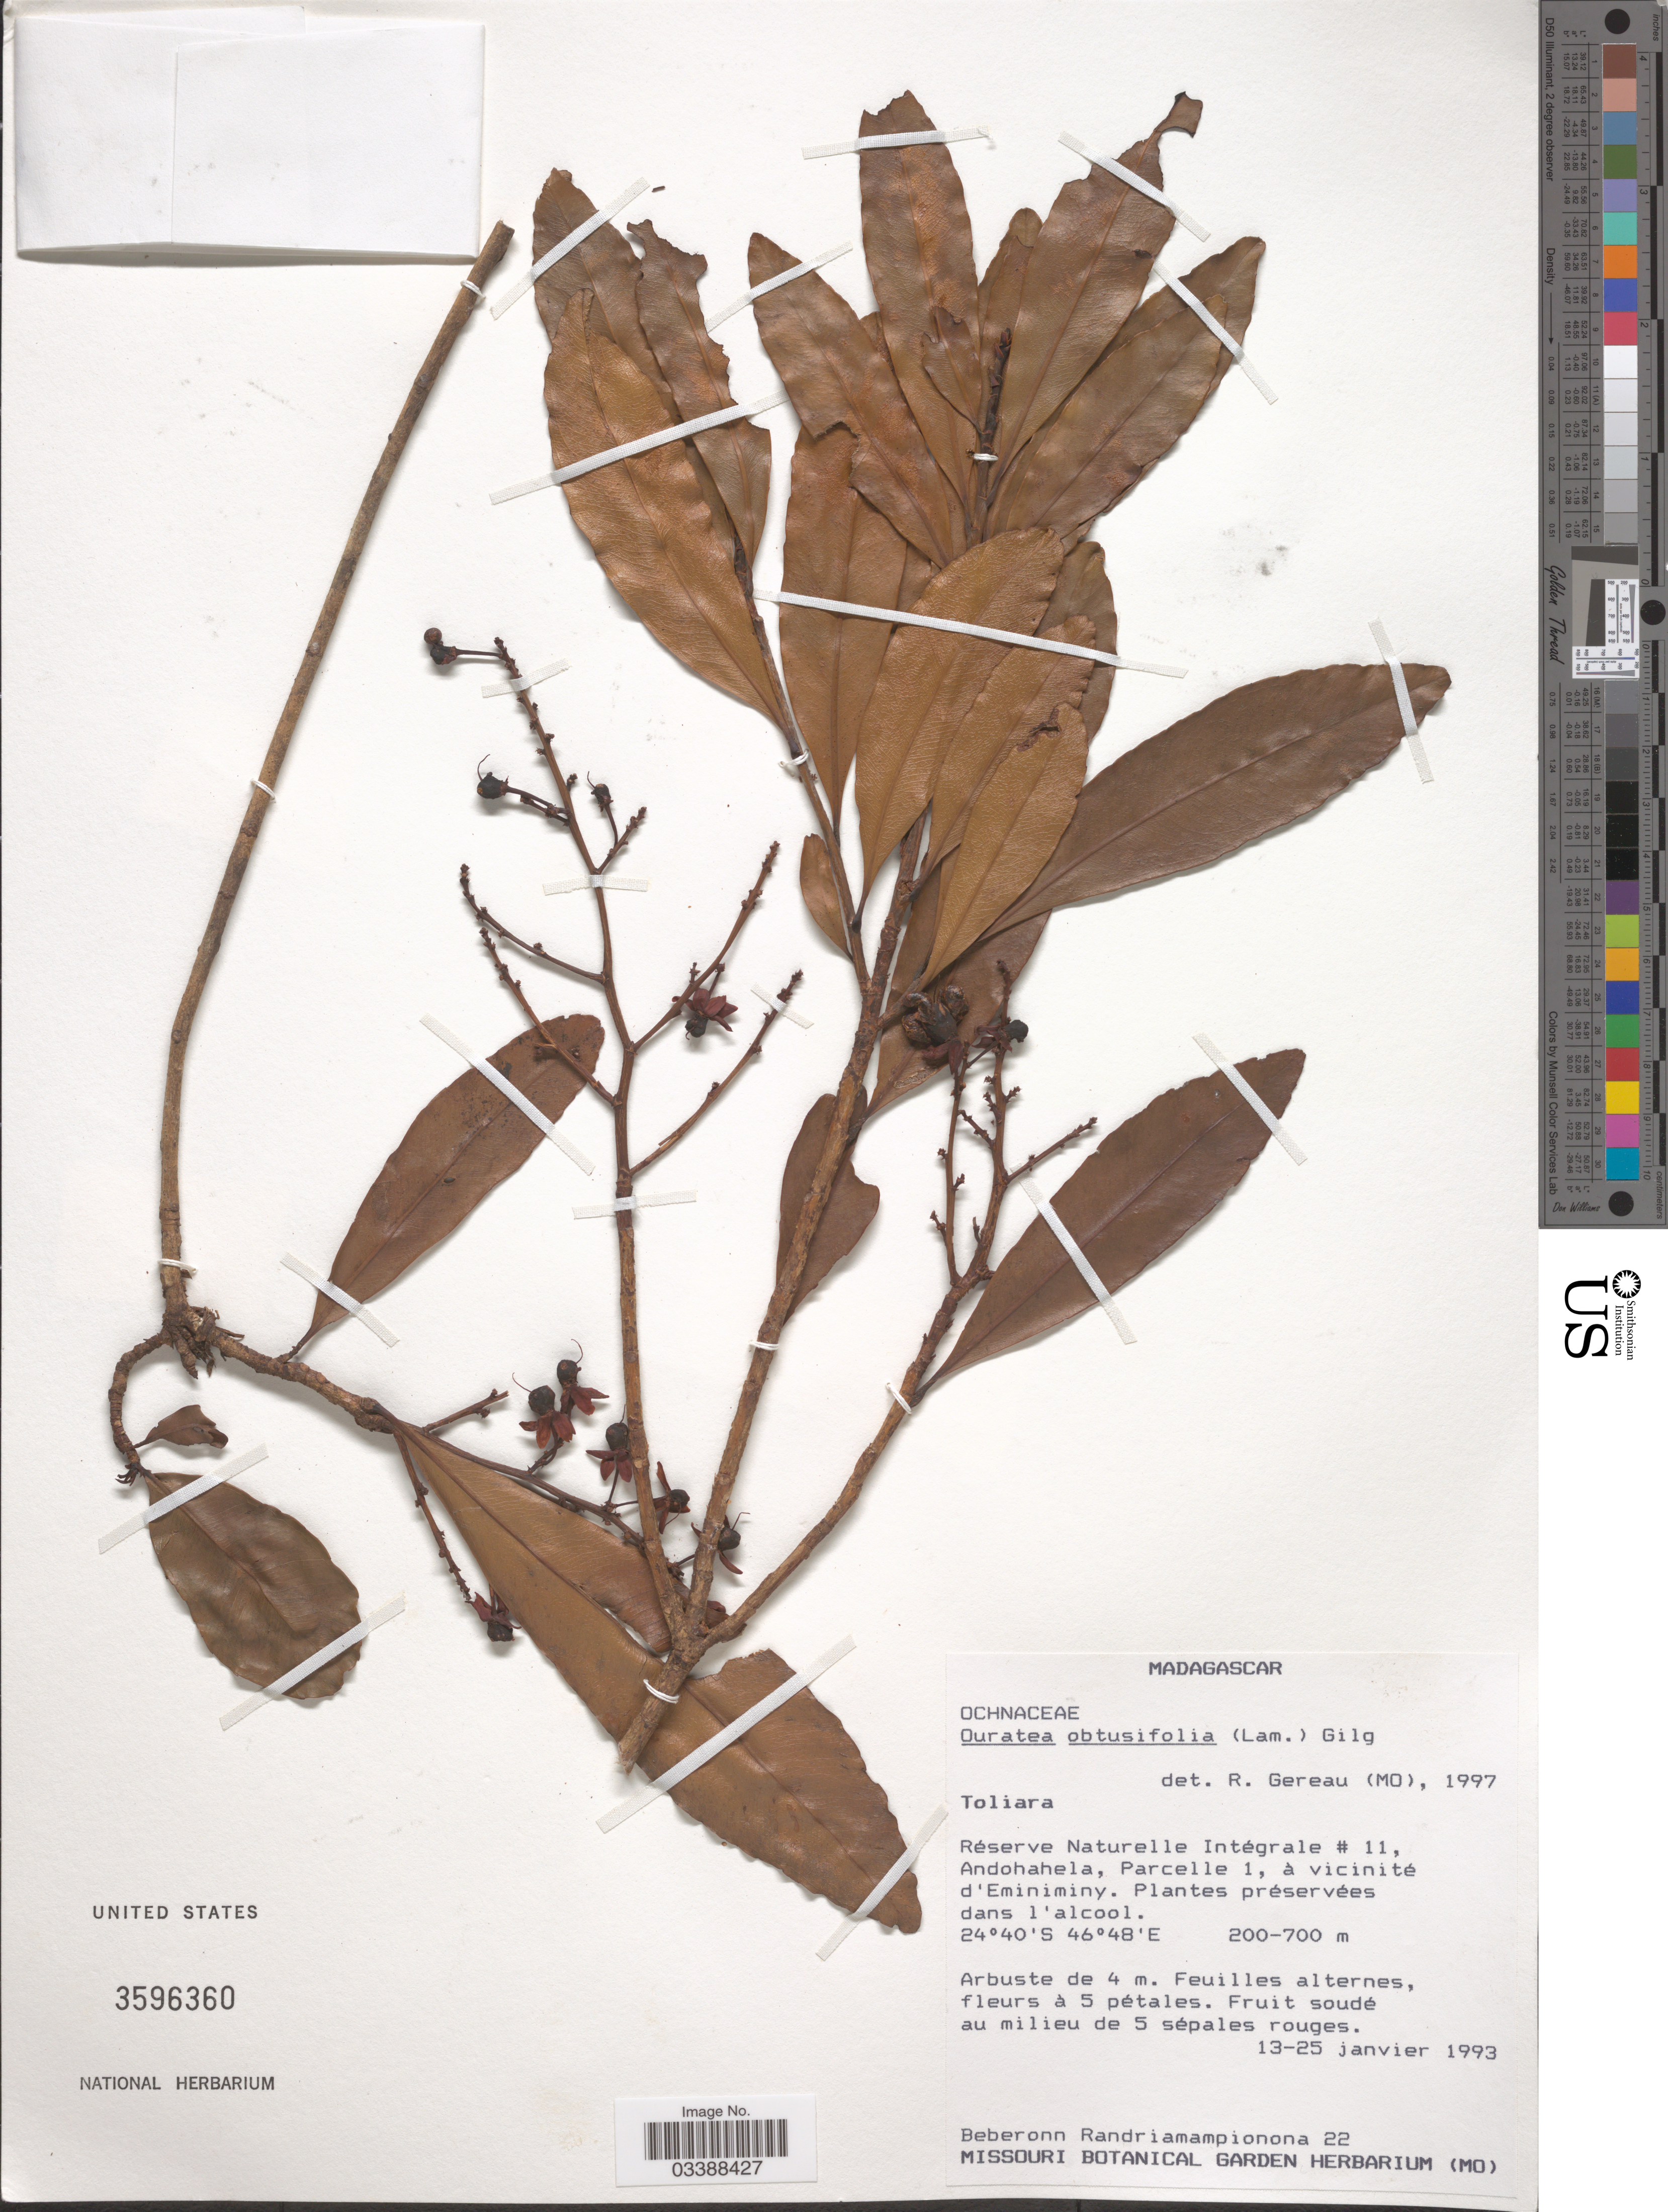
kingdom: Plantae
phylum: Tracheophyta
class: Magnoliopsida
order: Malpighiales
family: Ochnaceae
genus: Ouratea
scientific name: Ouratea obtusifolia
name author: (Lam.) Gilg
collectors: B. Randriamampionona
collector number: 22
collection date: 1993-01-13/1993-01-25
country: Madagascar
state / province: Anosy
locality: Réserve Naturelle Intégrale # 11, Andohahela, Parcelle 1, à vicinité d'Eminiminy.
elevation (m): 200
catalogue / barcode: US 3596360